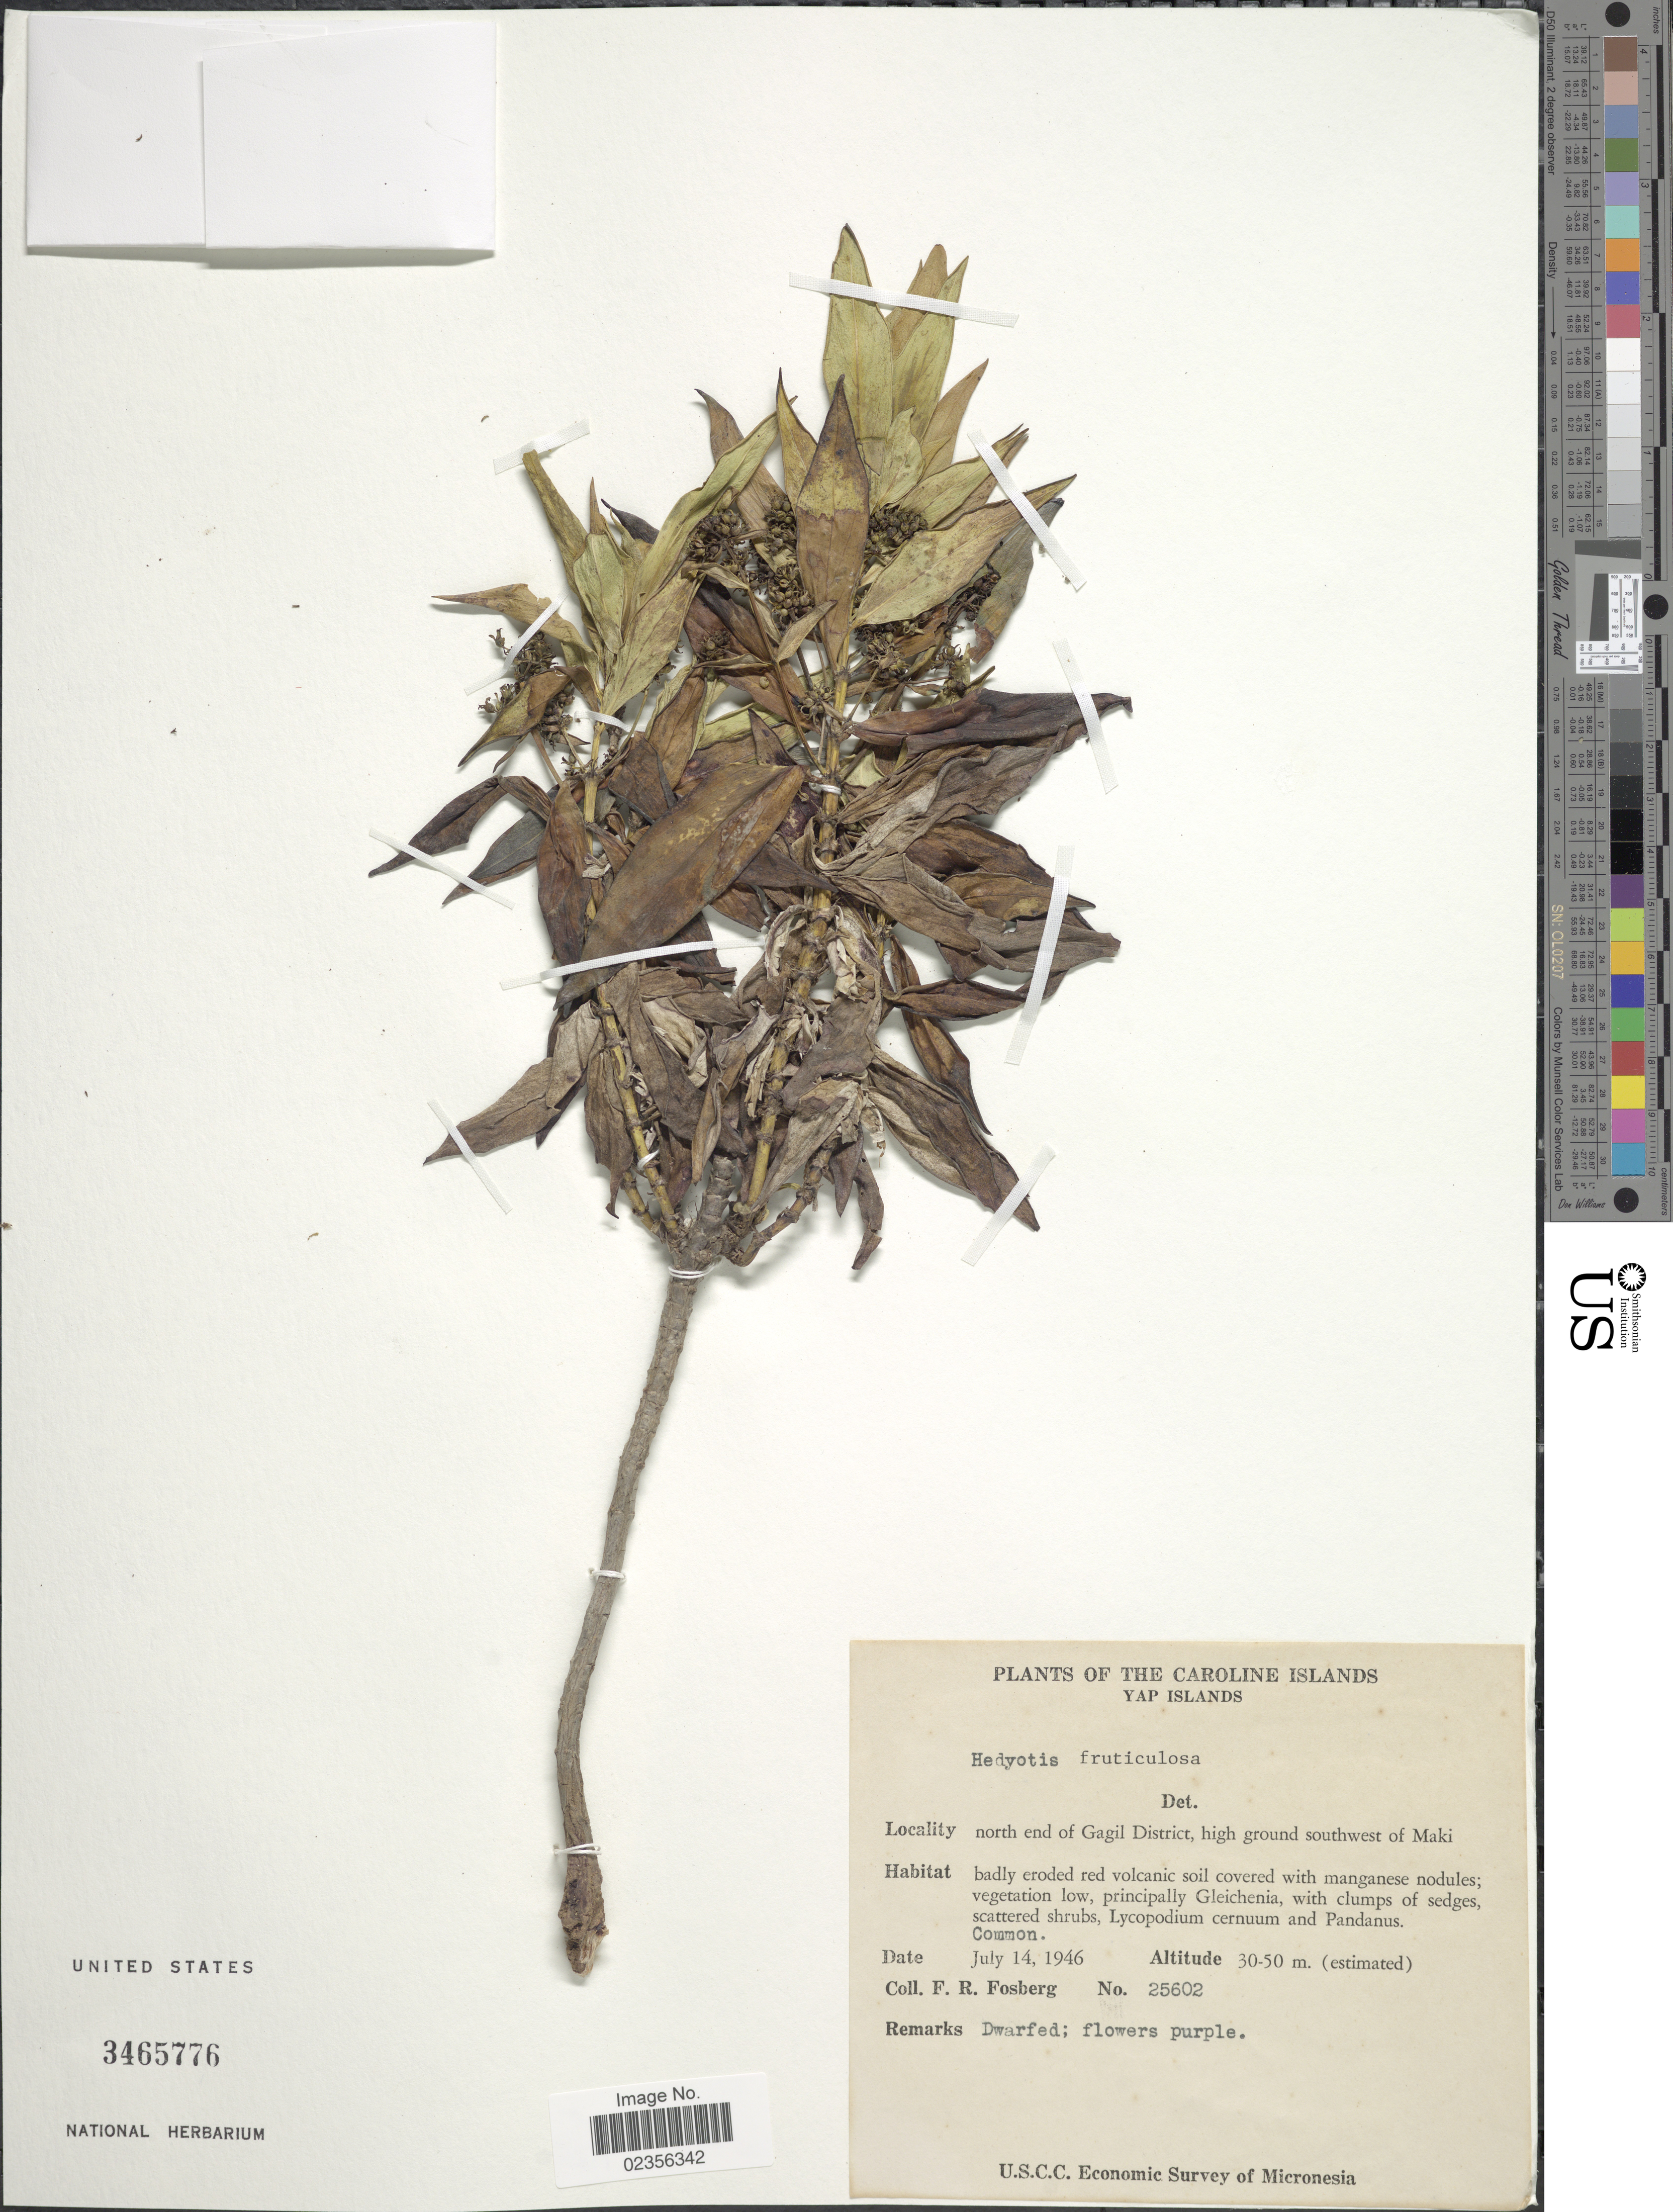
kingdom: Plantae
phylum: Tracheophyta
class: Magnoliopsida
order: Gentianales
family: Rubiaceae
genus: Hedyotis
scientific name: Hedyotis fruticulosa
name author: Volk.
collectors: F. R. Fosberg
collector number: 25602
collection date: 1946-07-14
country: Micronesia, Federated States of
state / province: Yap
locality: The Caroline Islands, Yap Islands, north end of Gagil District, high ground southwest of Maki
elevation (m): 30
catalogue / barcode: US 3465776